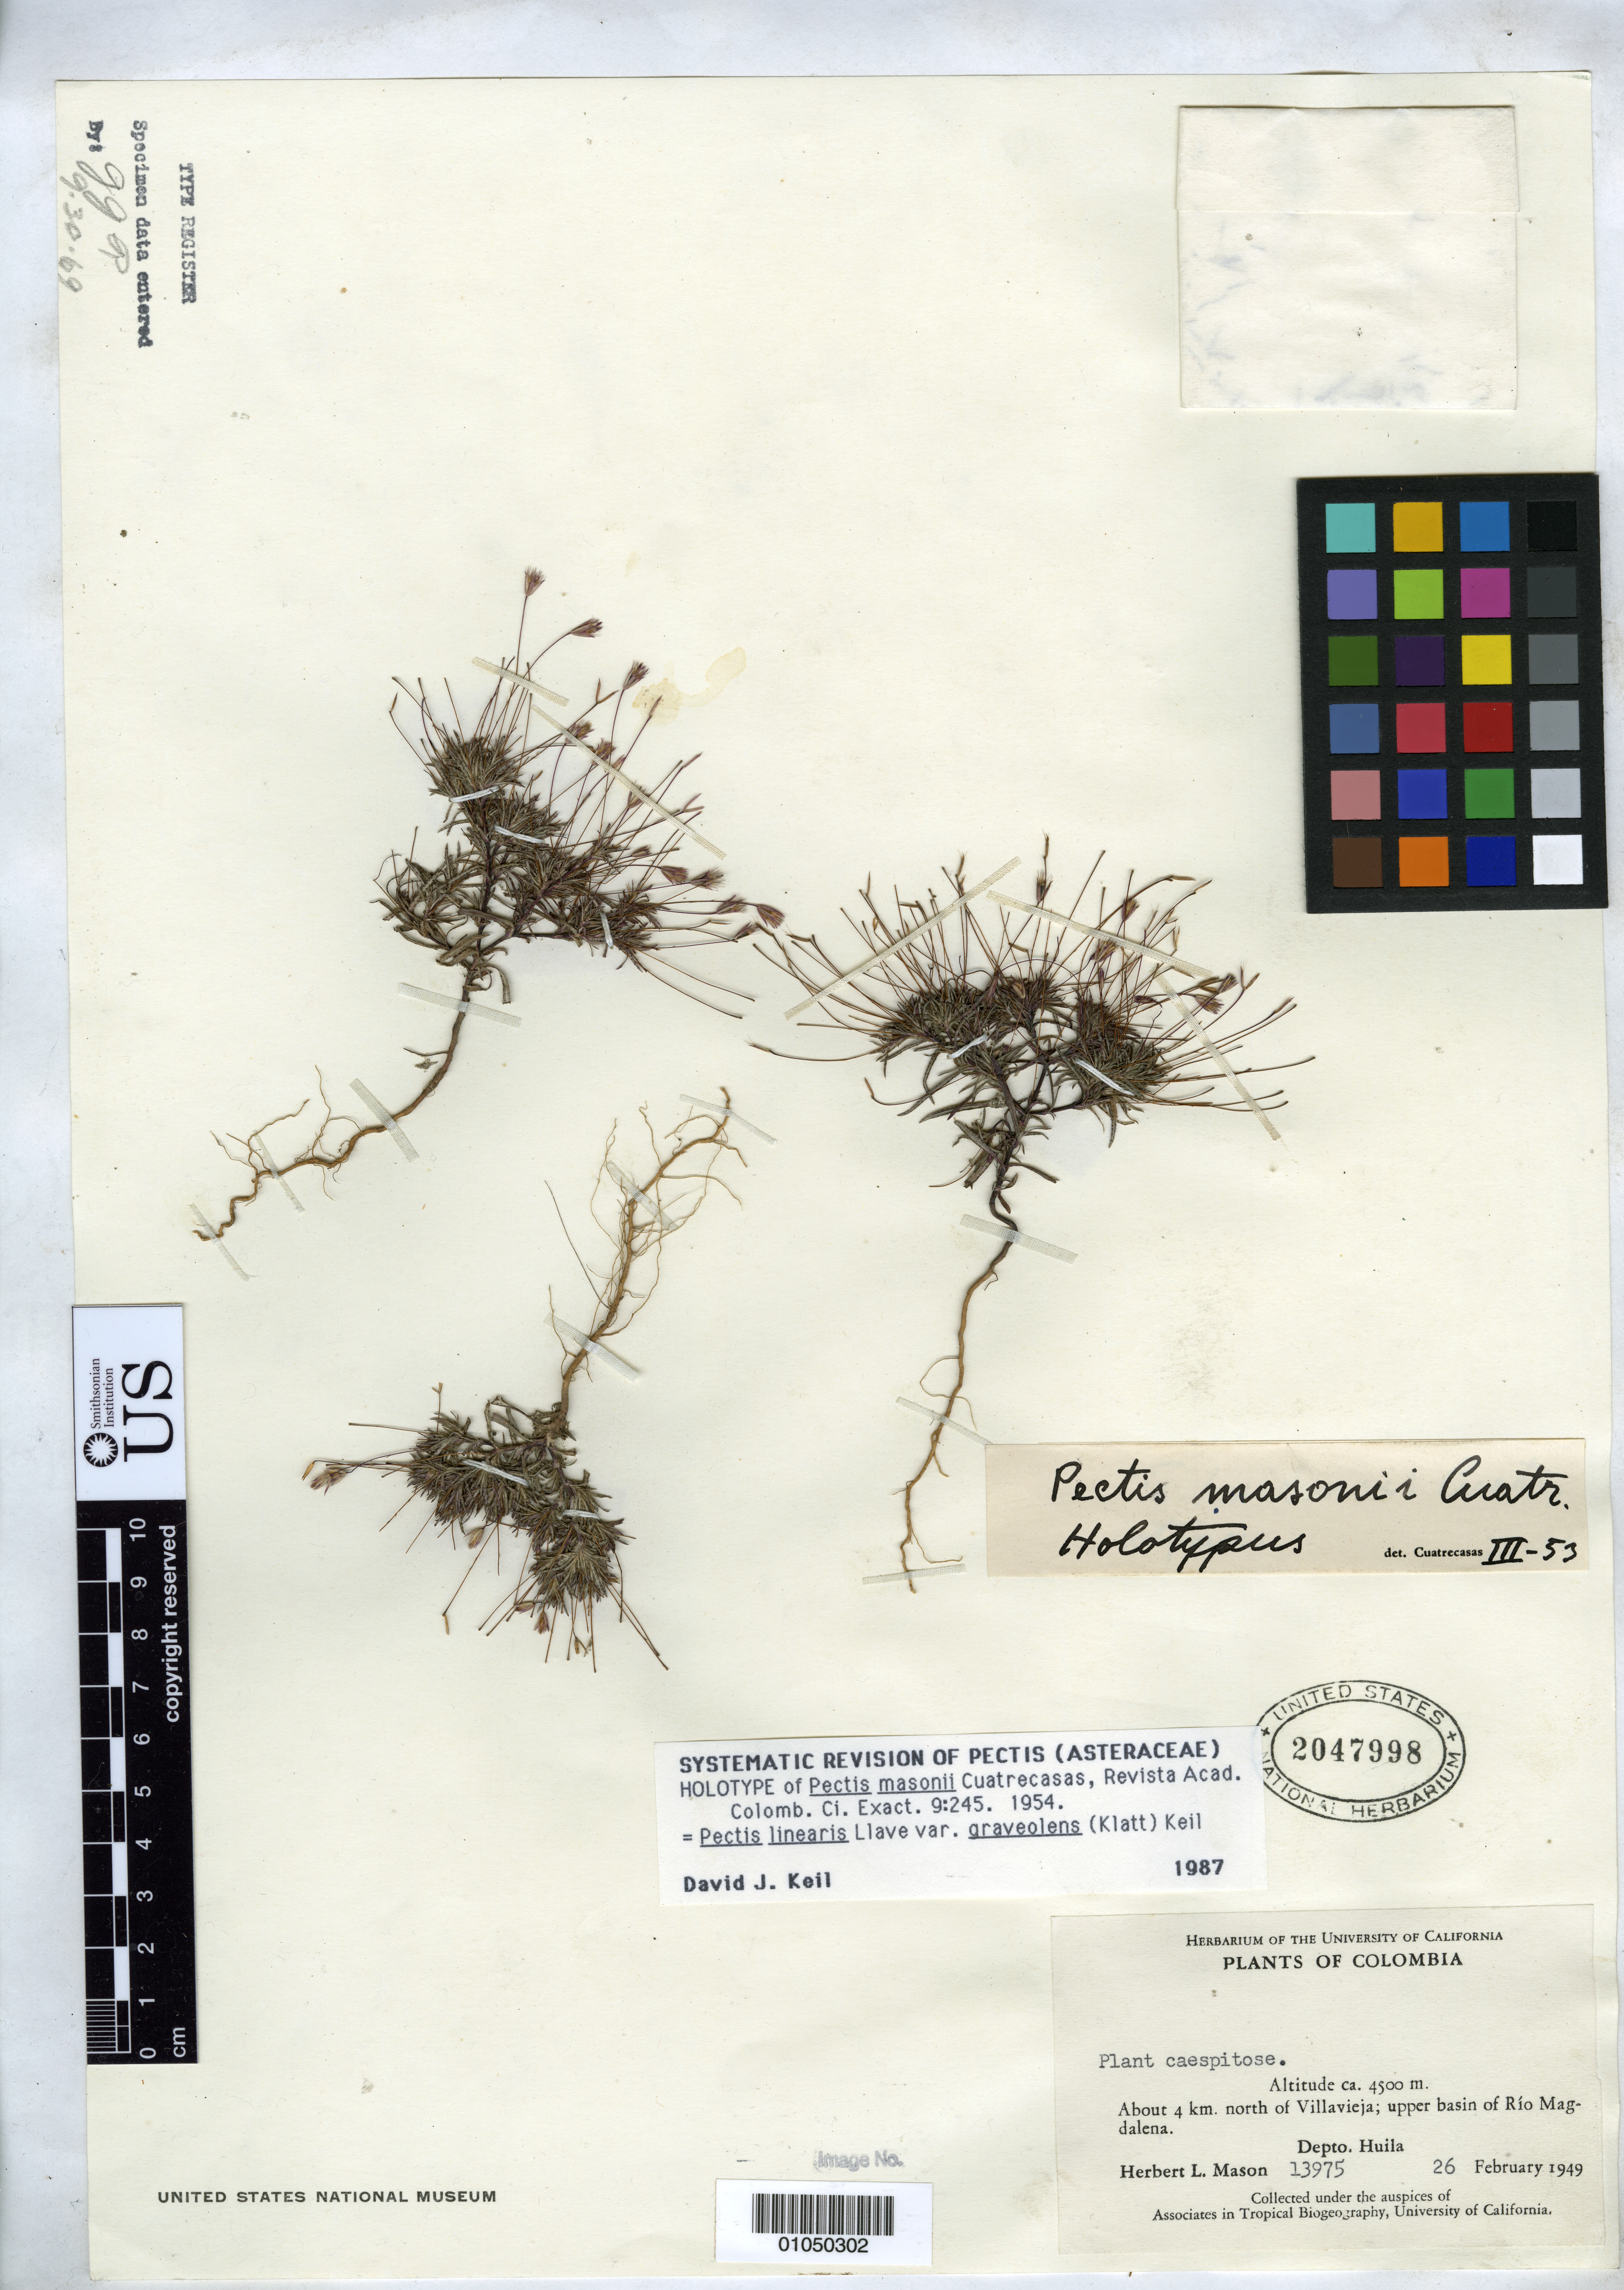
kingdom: Plantae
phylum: Tracheophyta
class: Magnoliopsida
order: Asterales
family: Asteraceae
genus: Pectis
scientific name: Pectis masonii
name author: Cuatrec.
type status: Holotype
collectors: H. L. Mason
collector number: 13975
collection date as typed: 26 Feb 1949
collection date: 1949-02-26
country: Colombia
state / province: Huila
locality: Villa Vieja.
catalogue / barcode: US 2047998